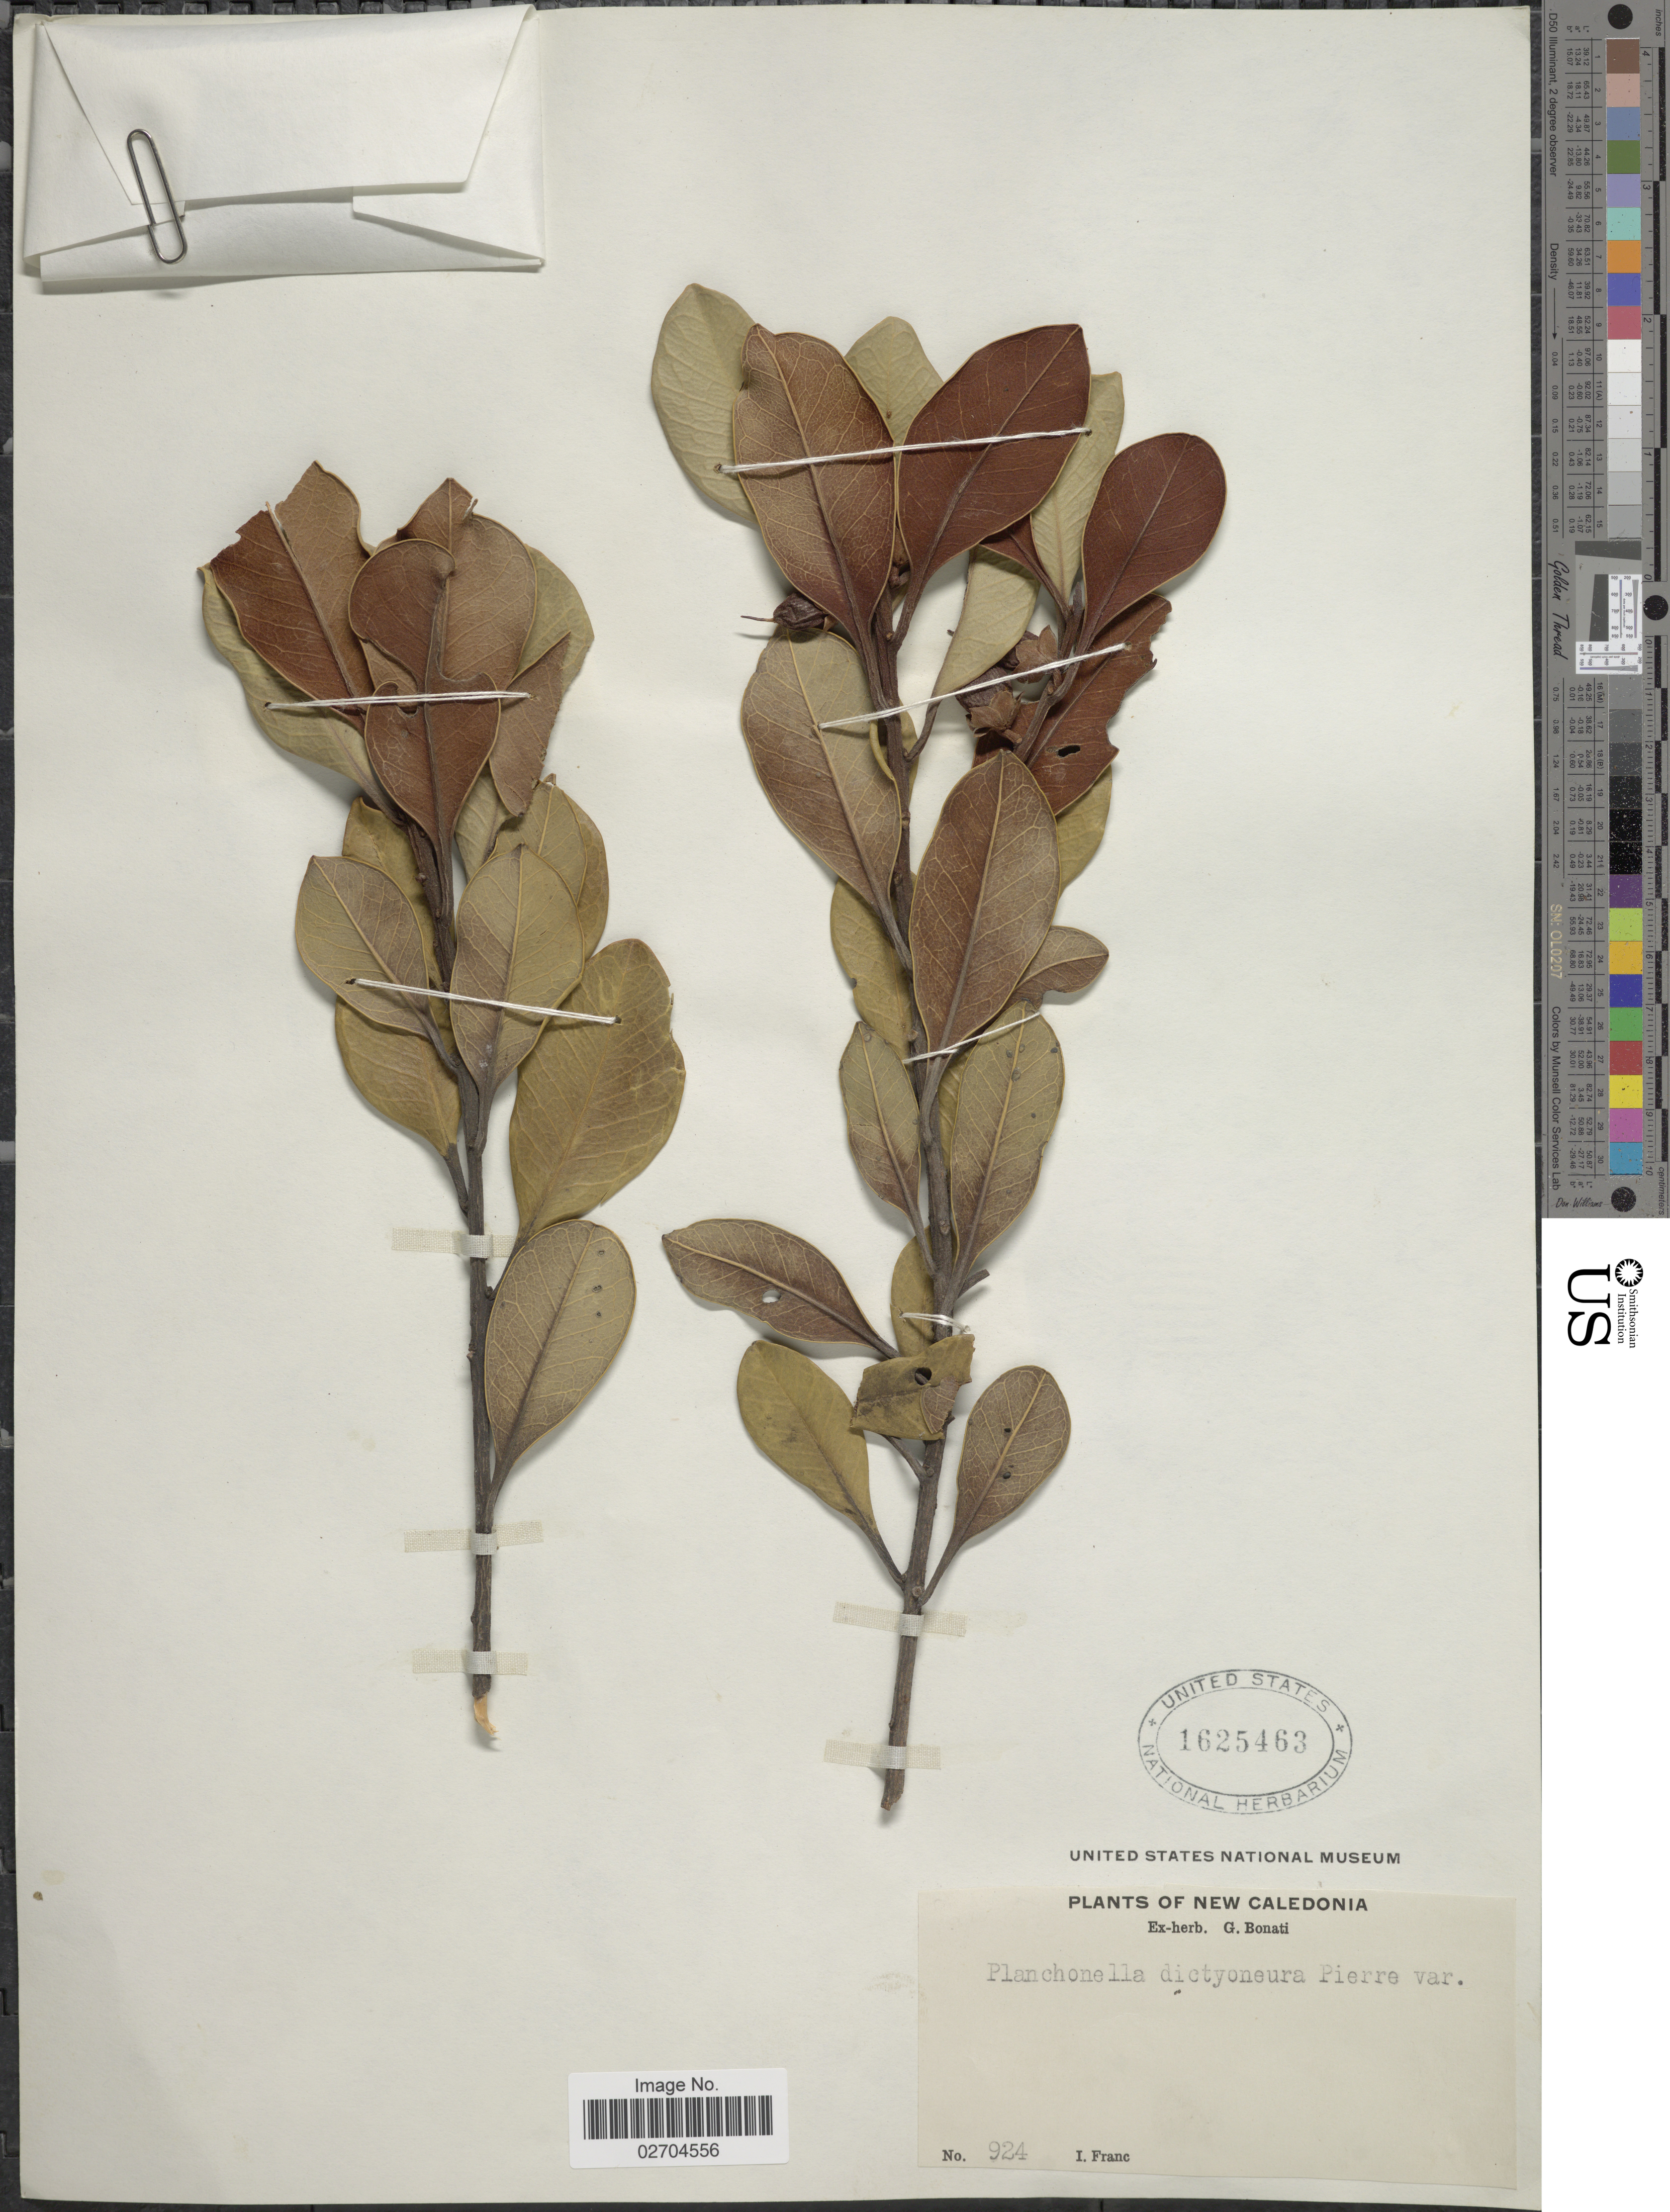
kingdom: Plantae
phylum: Tracheophyta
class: Magnoliopsida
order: Ericales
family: Sapotaceae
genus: Planchonella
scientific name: Planchonella dictyoneura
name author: (Baill.) Pierre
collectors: I. Franc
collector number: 924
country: New Caledonia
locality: New Caledonia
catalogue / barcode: US 1625463